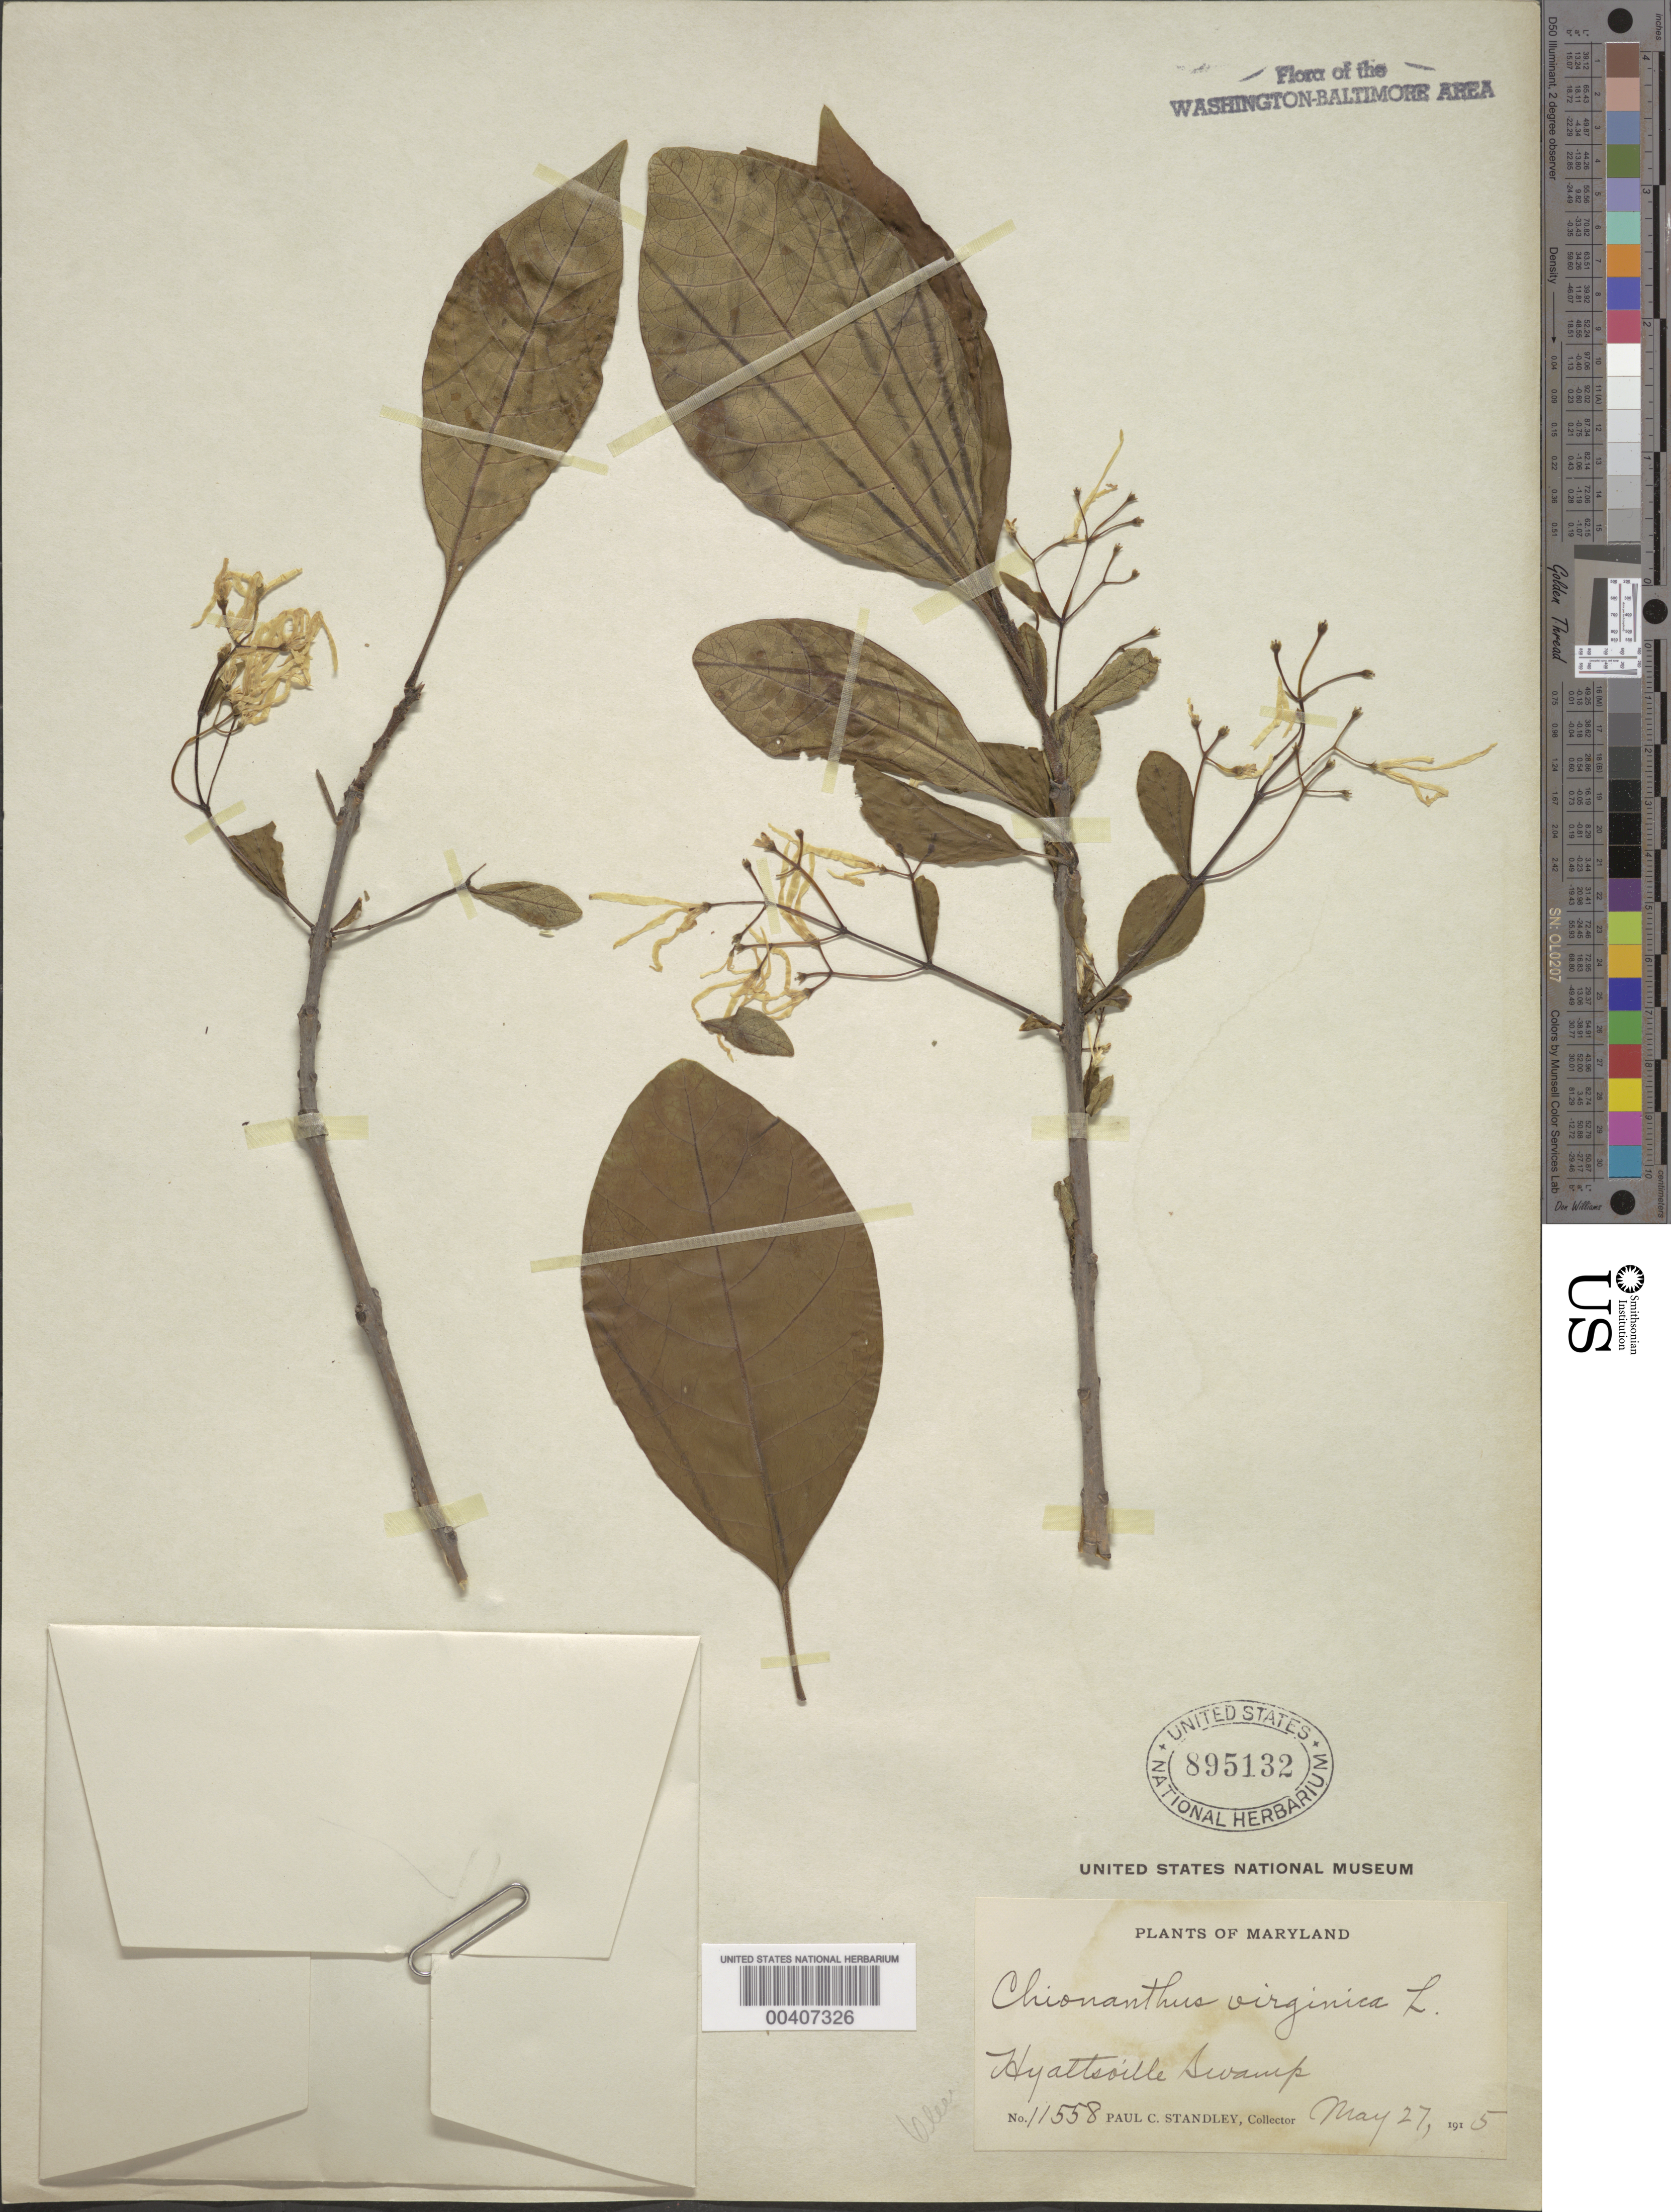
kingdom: Plantae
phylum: Tracheophyta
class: Magnoliopsida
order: Lamiales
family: Oleaceae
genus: Chionanthus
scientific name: Chionanthus virginicus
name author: L.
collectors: P. C. Standley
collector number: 11558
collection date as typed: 27 May 1915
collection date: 1915-05-27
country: United States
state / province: Maryland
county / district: Prince George's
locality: Hyattsville swamp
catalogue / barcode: US 895132